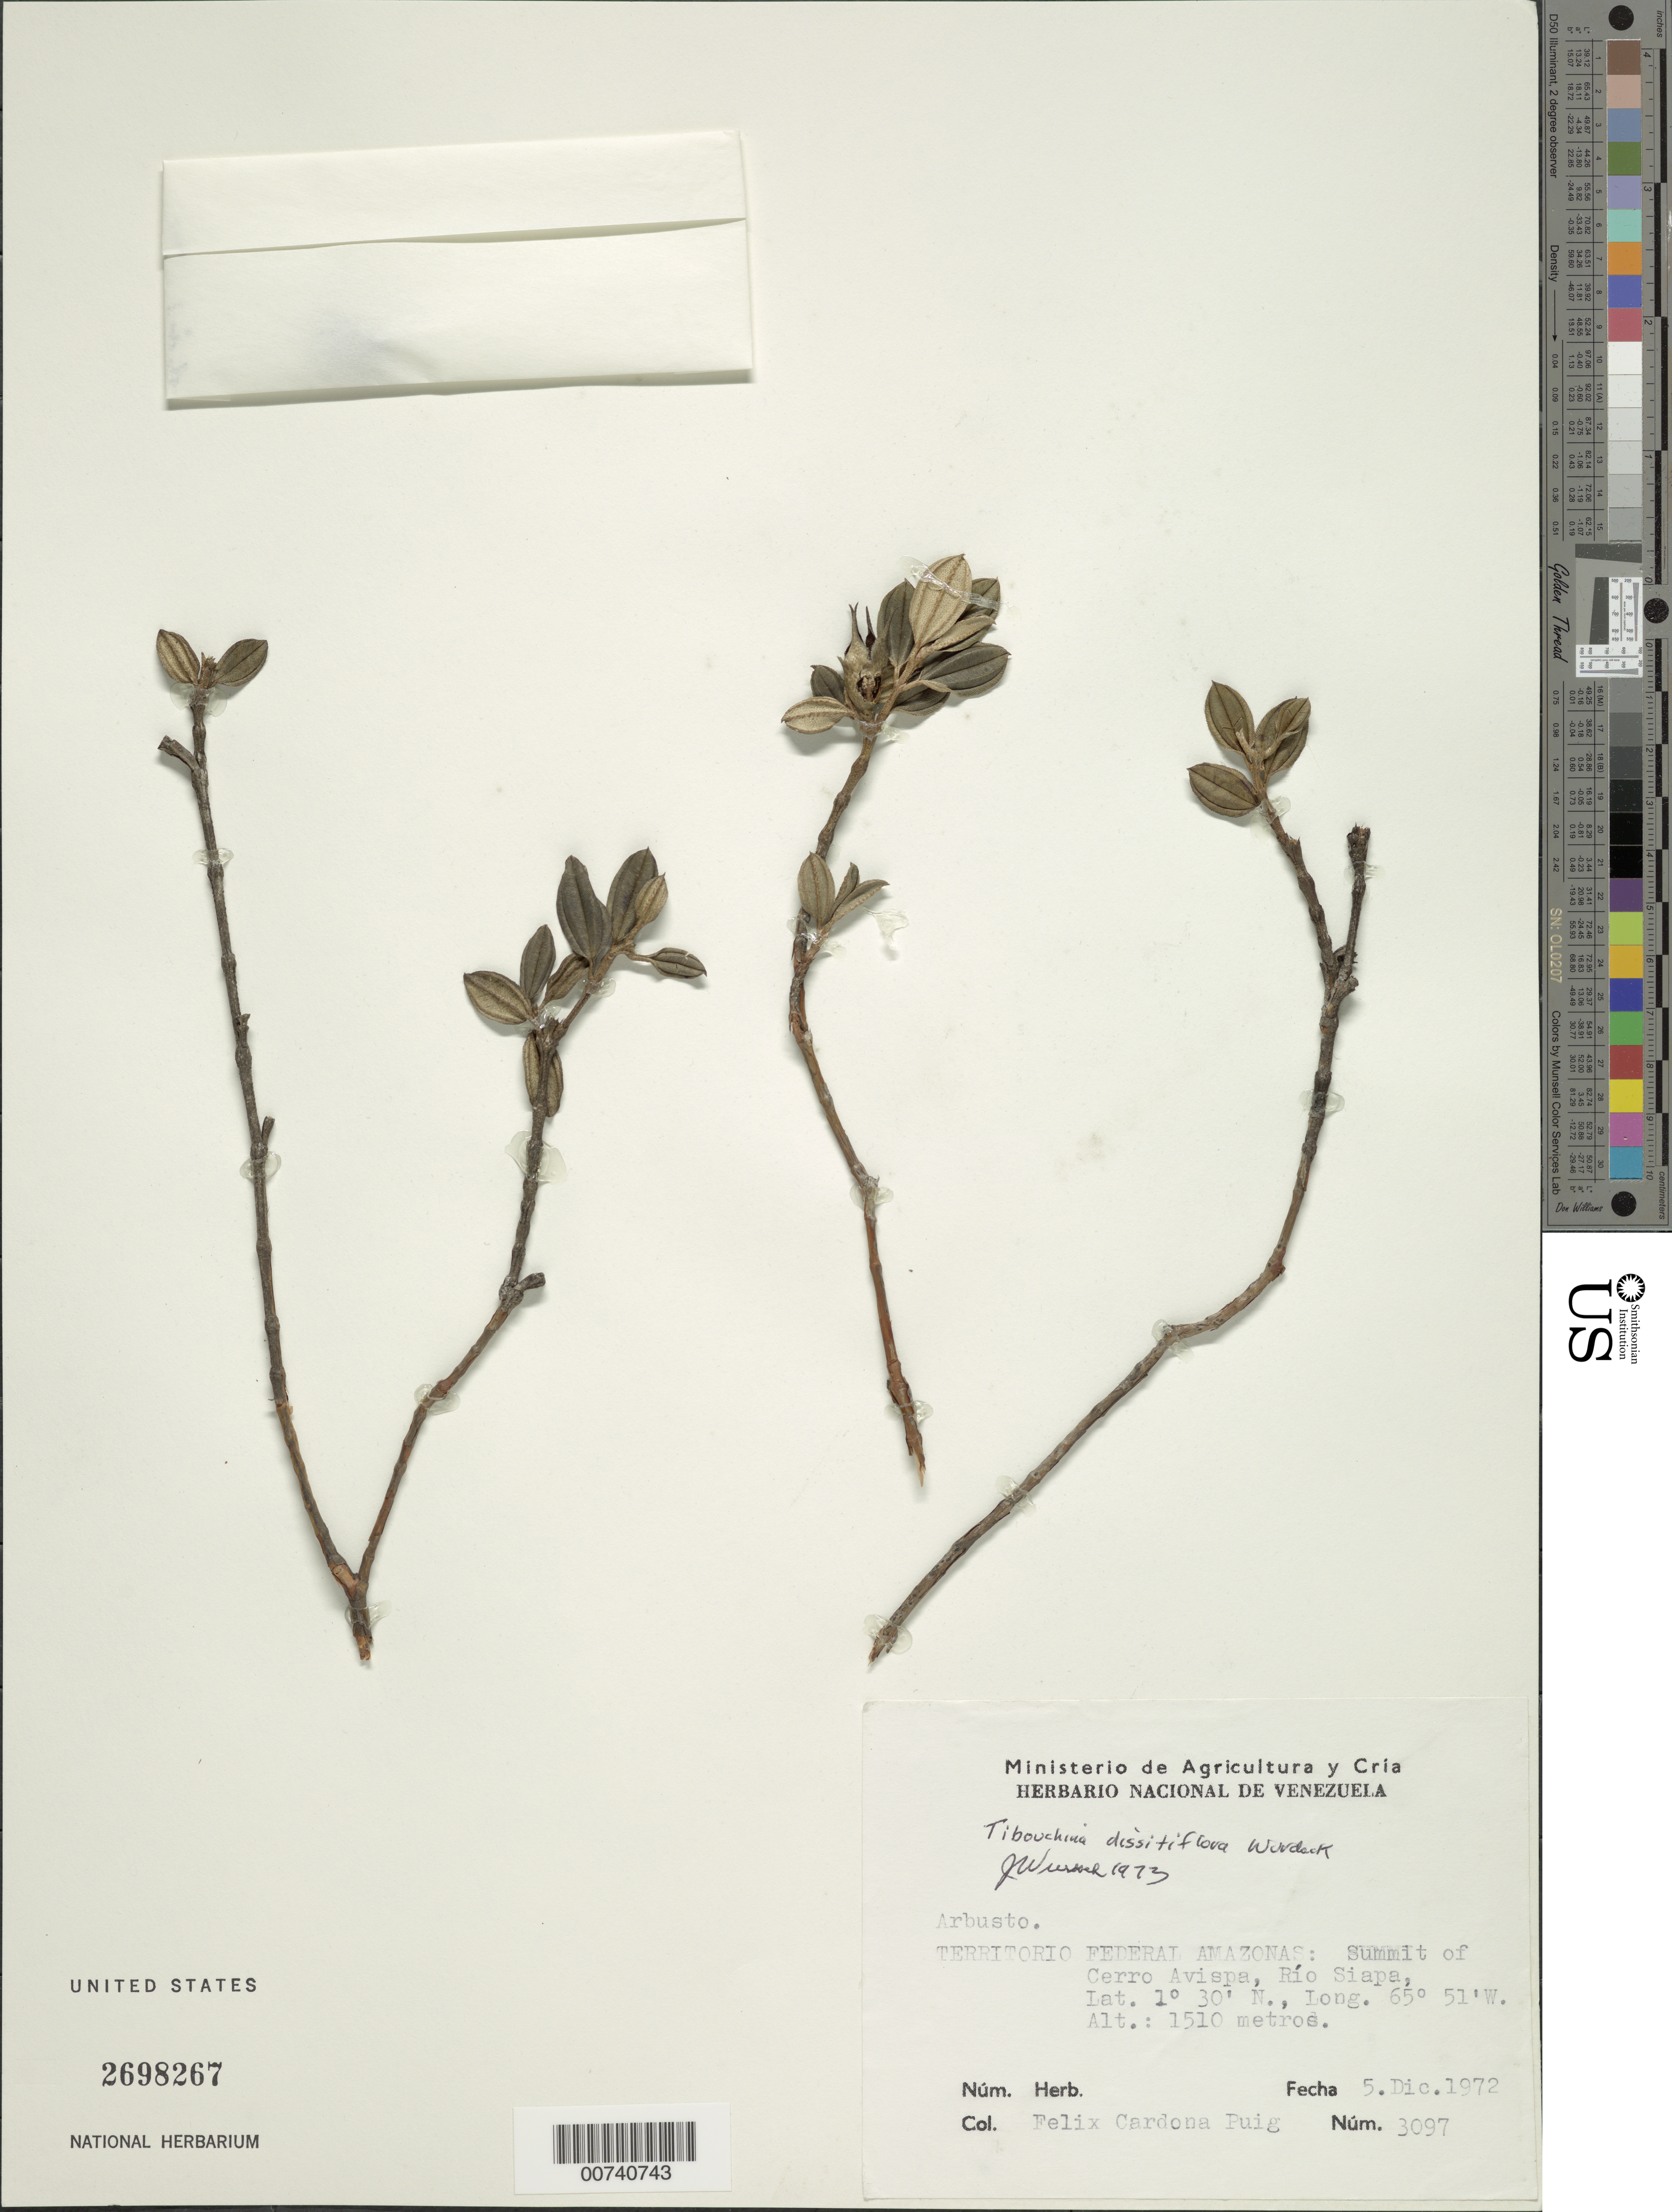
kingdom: Plantae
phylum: Tracheophyta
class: Magnoliopsida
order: Myrtales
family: Melastomataceae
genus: Tibouchina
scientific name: Tibouchina dissitiflora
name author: Wurdack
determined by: Wurdack, John J., (US), US (UNITED STATES)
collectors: F. Cardona Puig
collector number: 3097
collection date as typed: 5-Dec-72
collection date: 1972-12-05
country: Venezuela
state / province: Amazonas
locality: Cerro Avispa, cumbre, Río Siapa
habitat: Summit of cerro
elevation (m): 1510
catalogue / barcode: US 2698267